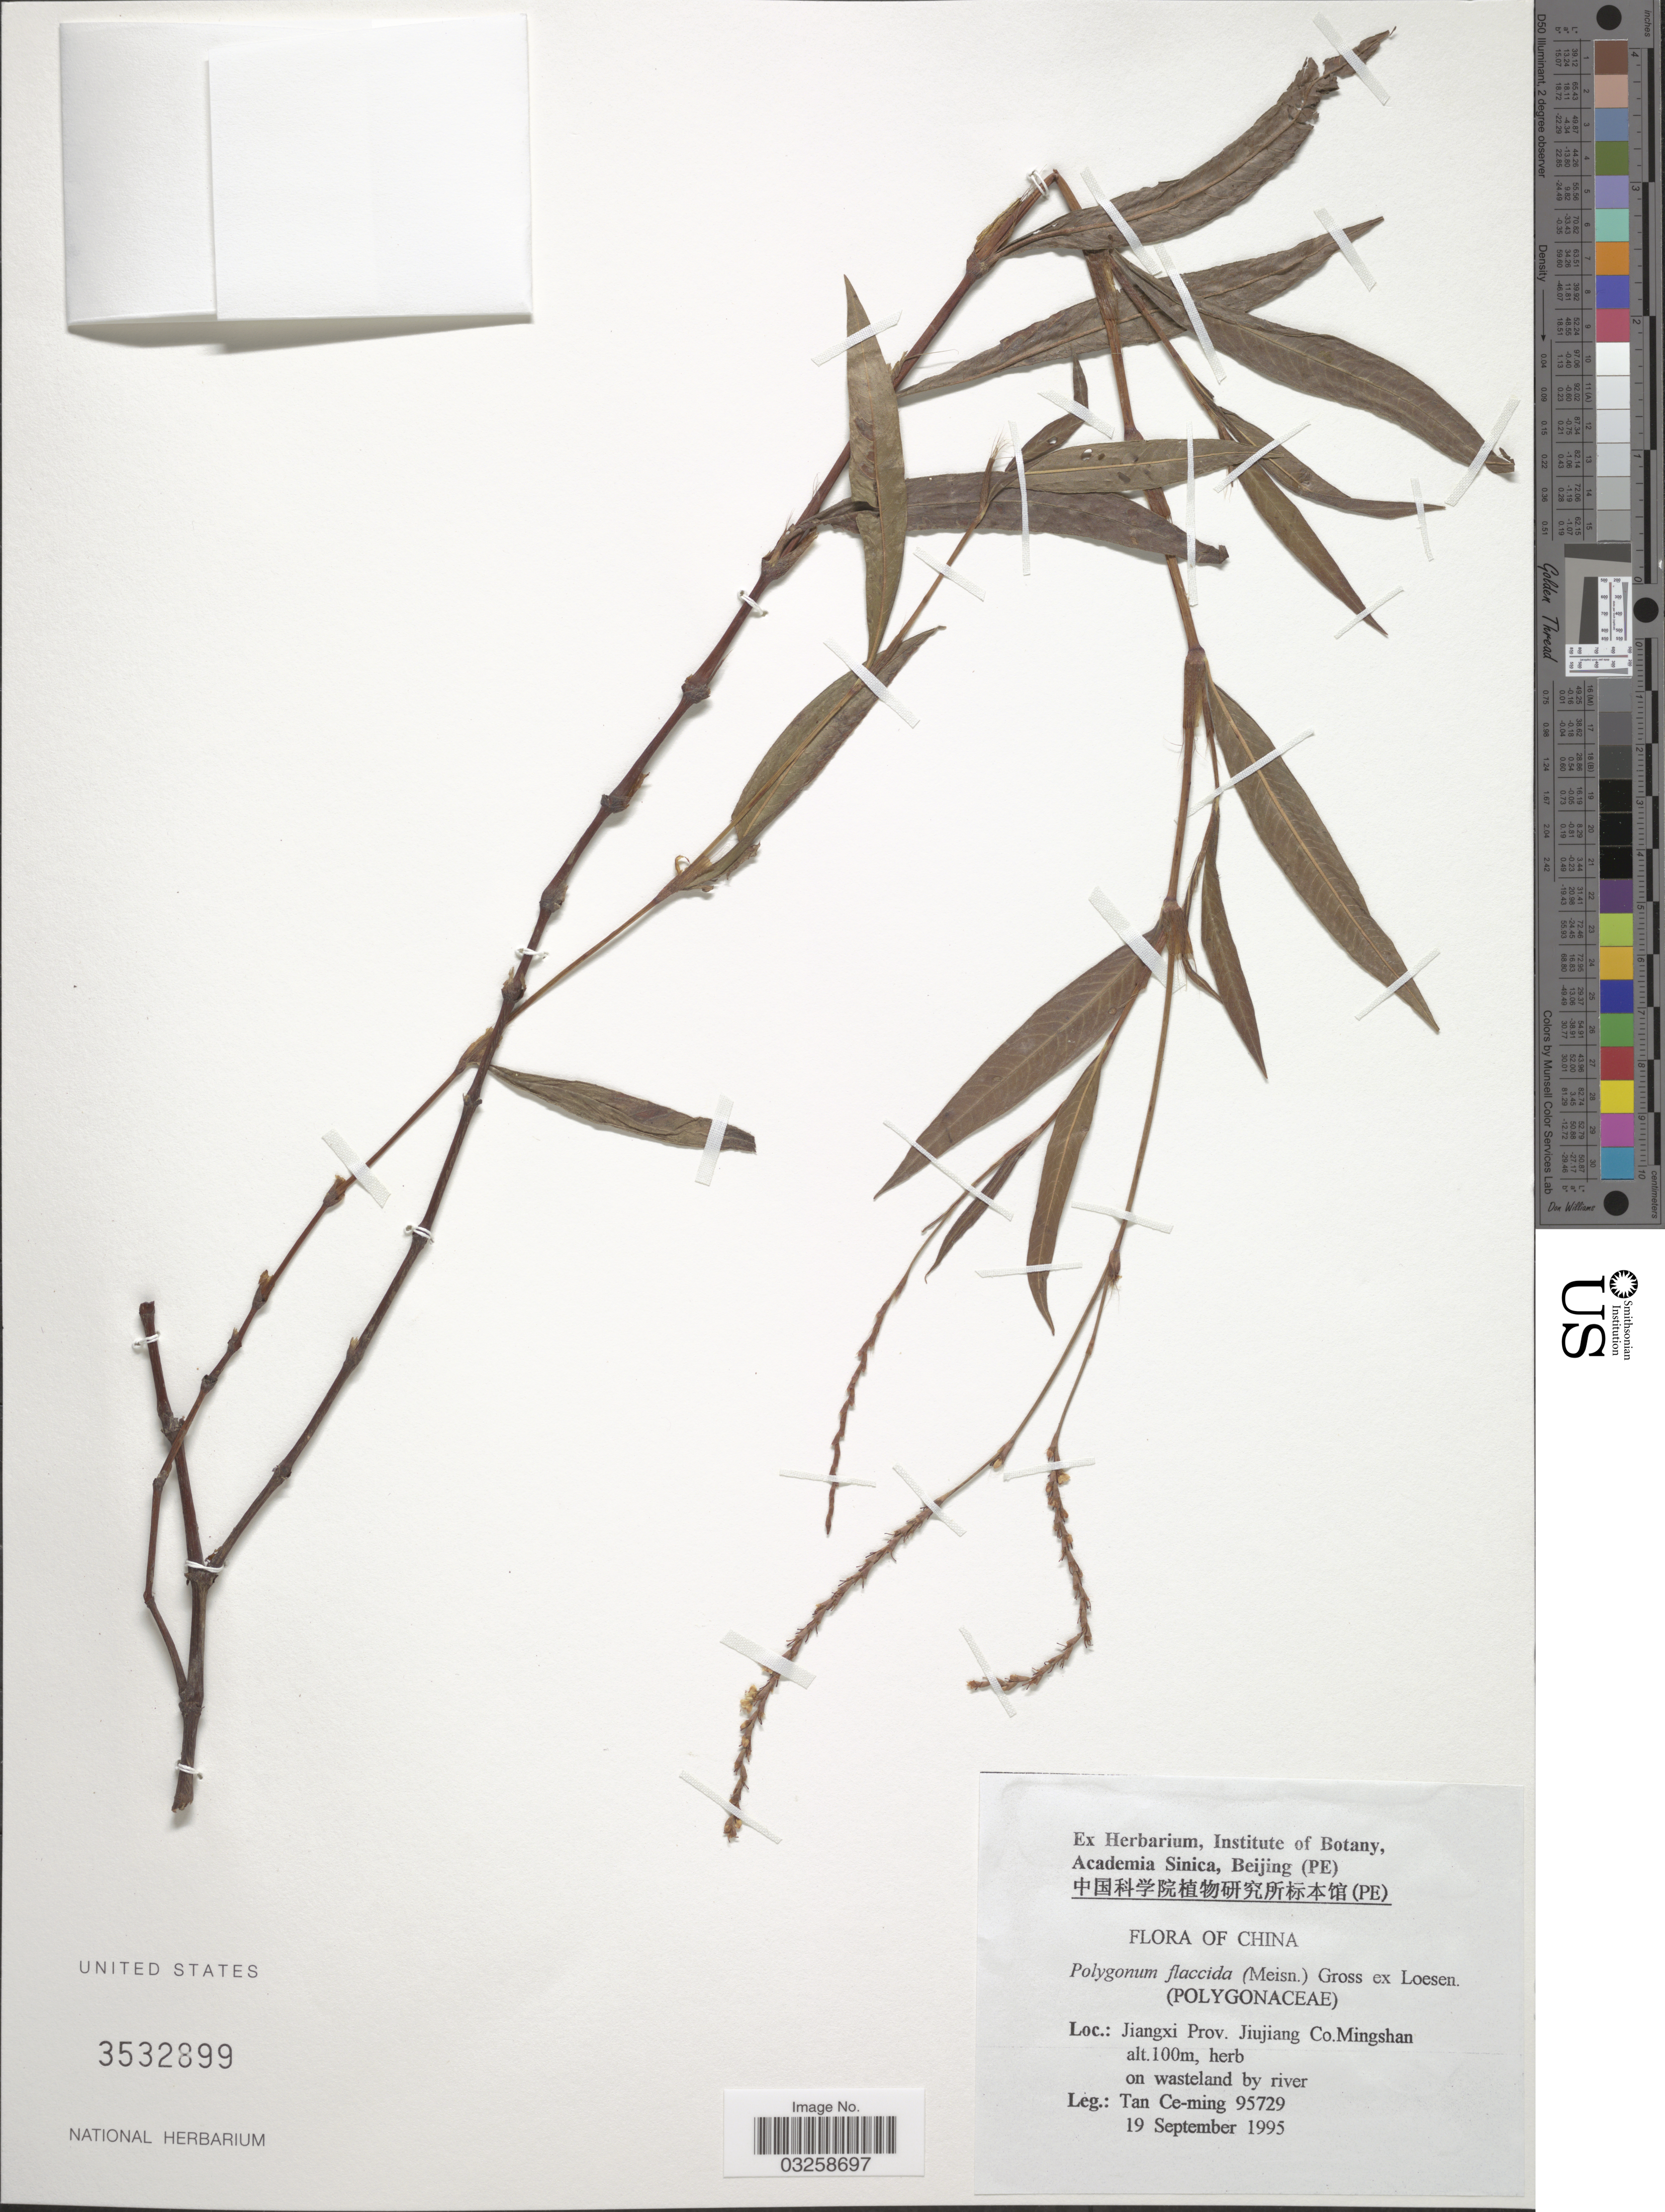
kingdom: Plantae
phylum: Tracheophyta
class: Magnoliopsida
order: Caryophyllales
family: Polygonaceae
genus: Polygonum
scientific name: Polygonum hydropiper var. flaccidum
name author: (Meisn.) Steward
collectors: Tan Ce-Ming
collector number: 95729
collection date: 1995-09-19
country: China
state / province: Jiangxi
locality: Jiujiang Co. Mingshan.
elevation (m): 100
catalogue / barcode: US 3532899